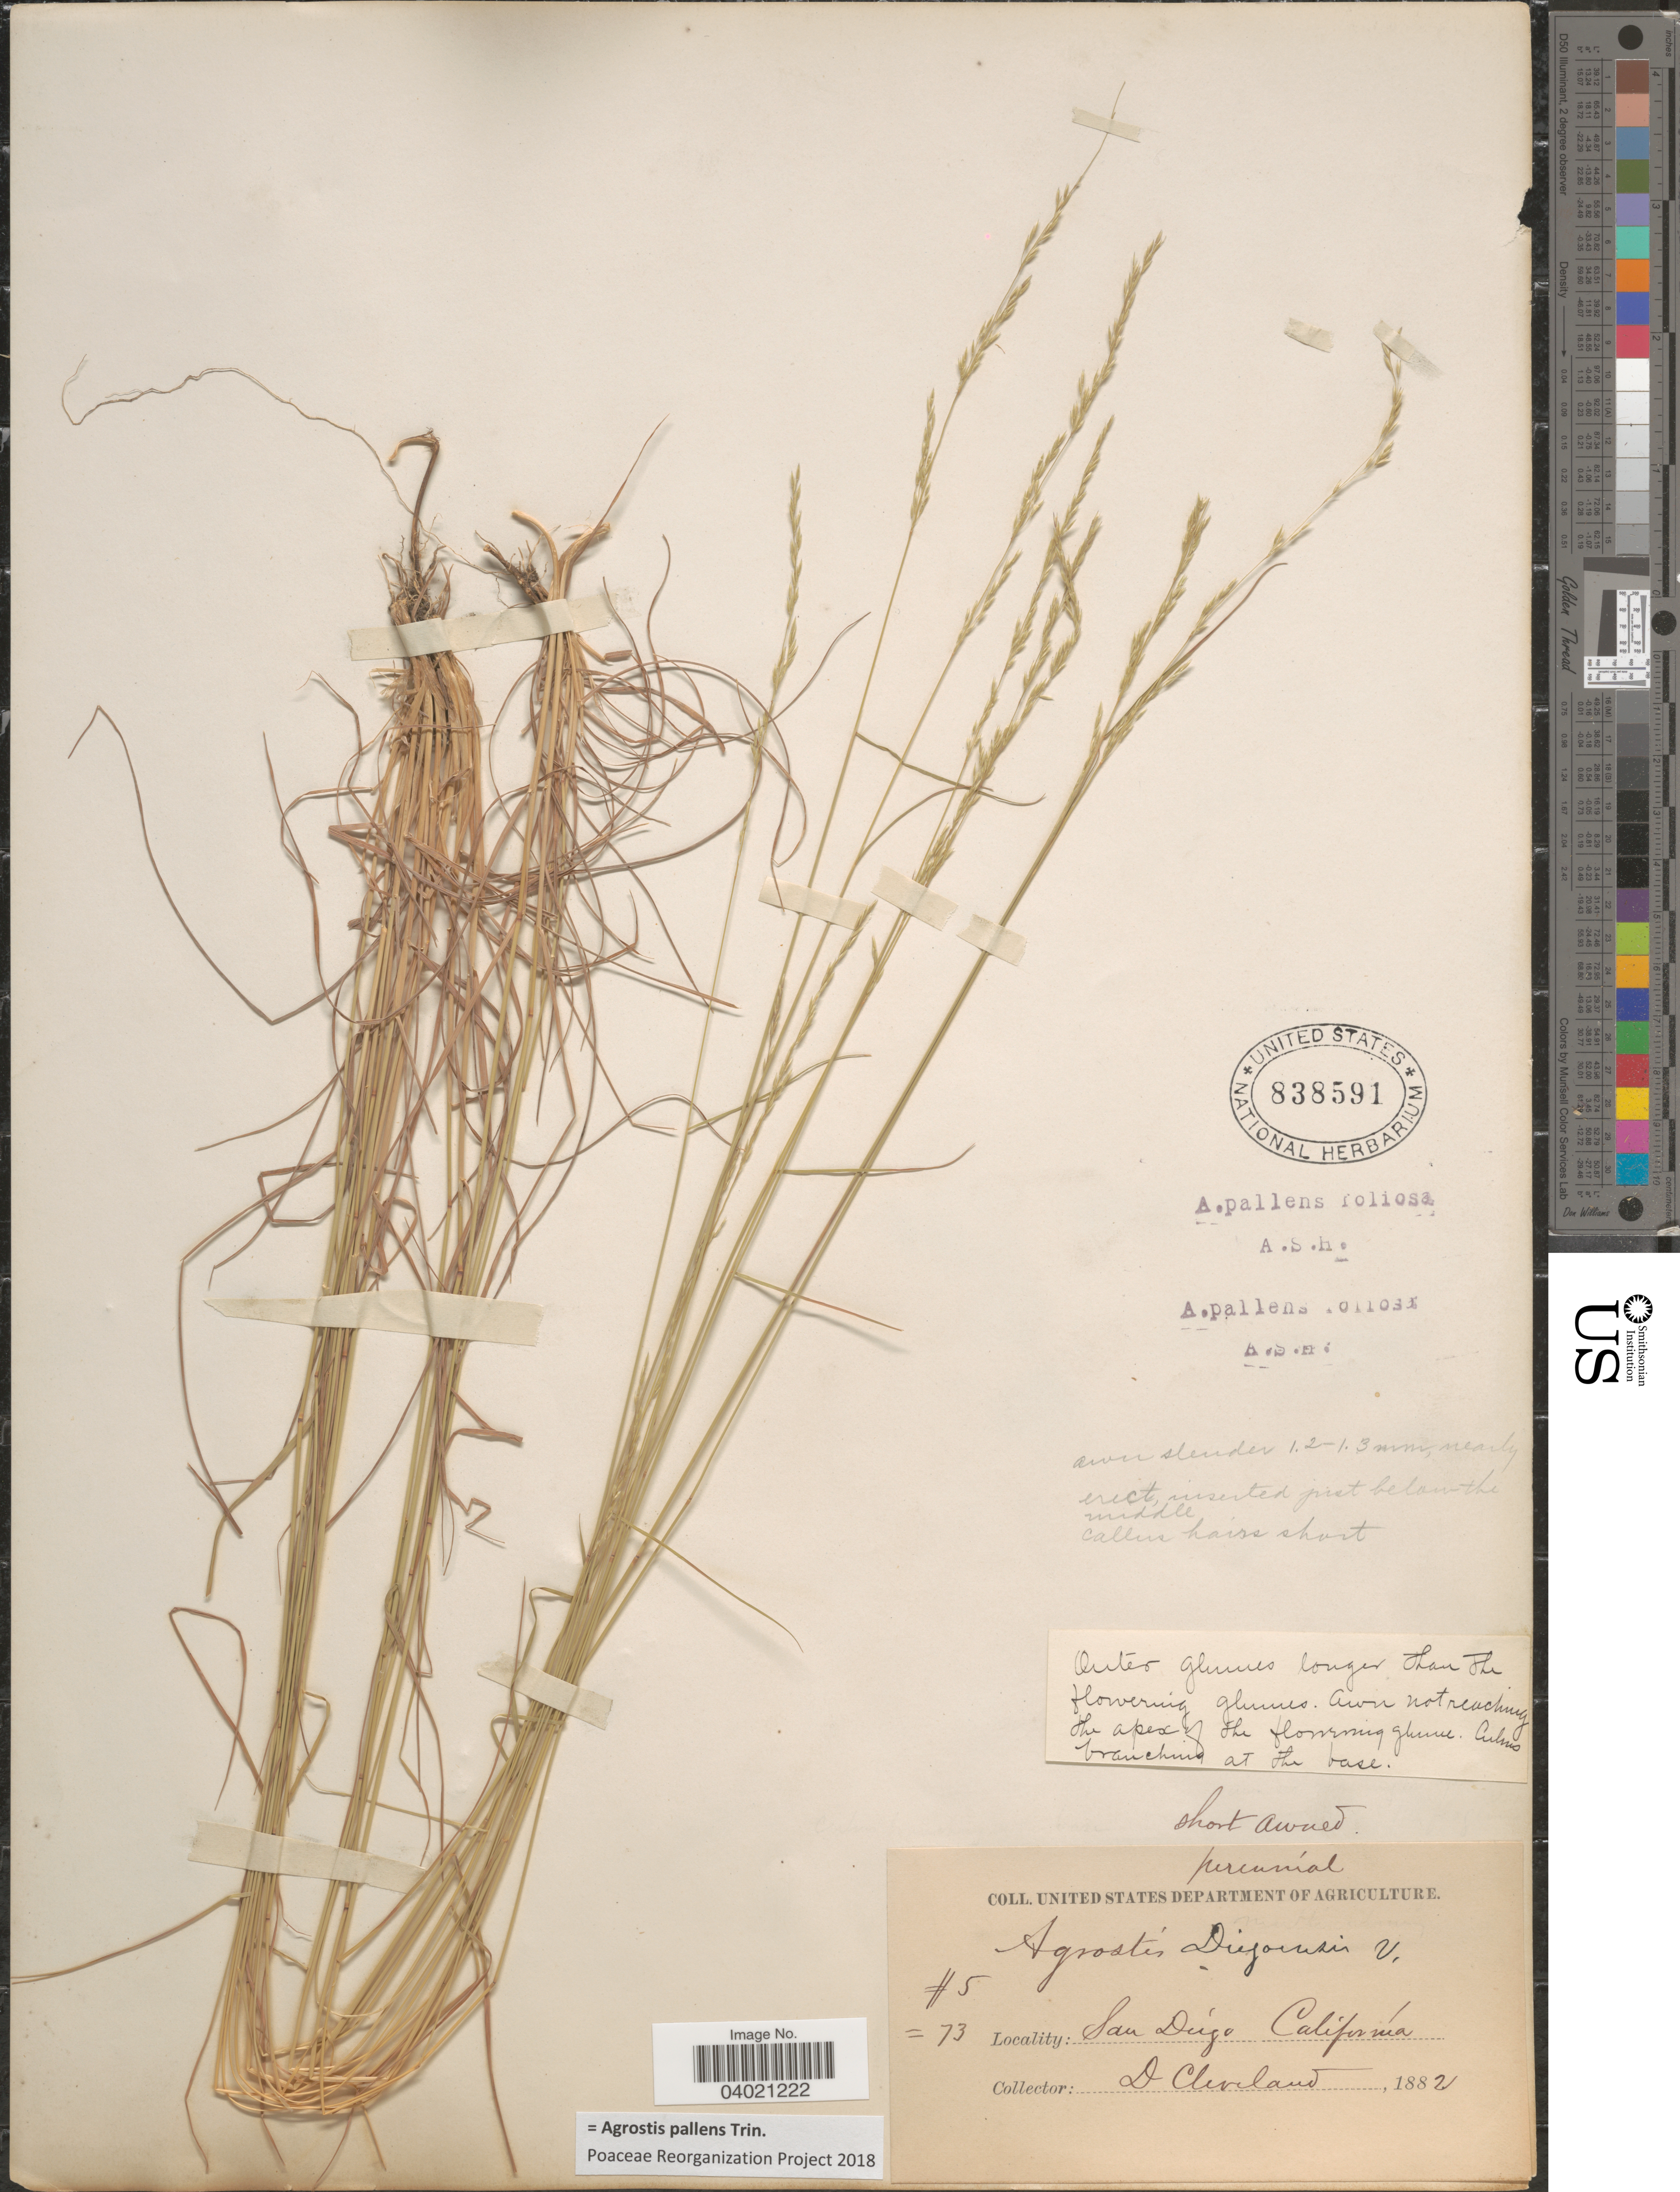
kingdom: Plantae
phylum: Tracheophyta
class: Liliopsida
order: Poales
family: Poaceae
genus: Agrostis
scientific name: Agrostis pallens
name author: Trin.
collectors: D. Cleveland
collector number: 5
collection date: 1882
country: United States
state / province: California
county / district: San Diego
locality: San Diego.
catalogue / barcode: US 838591